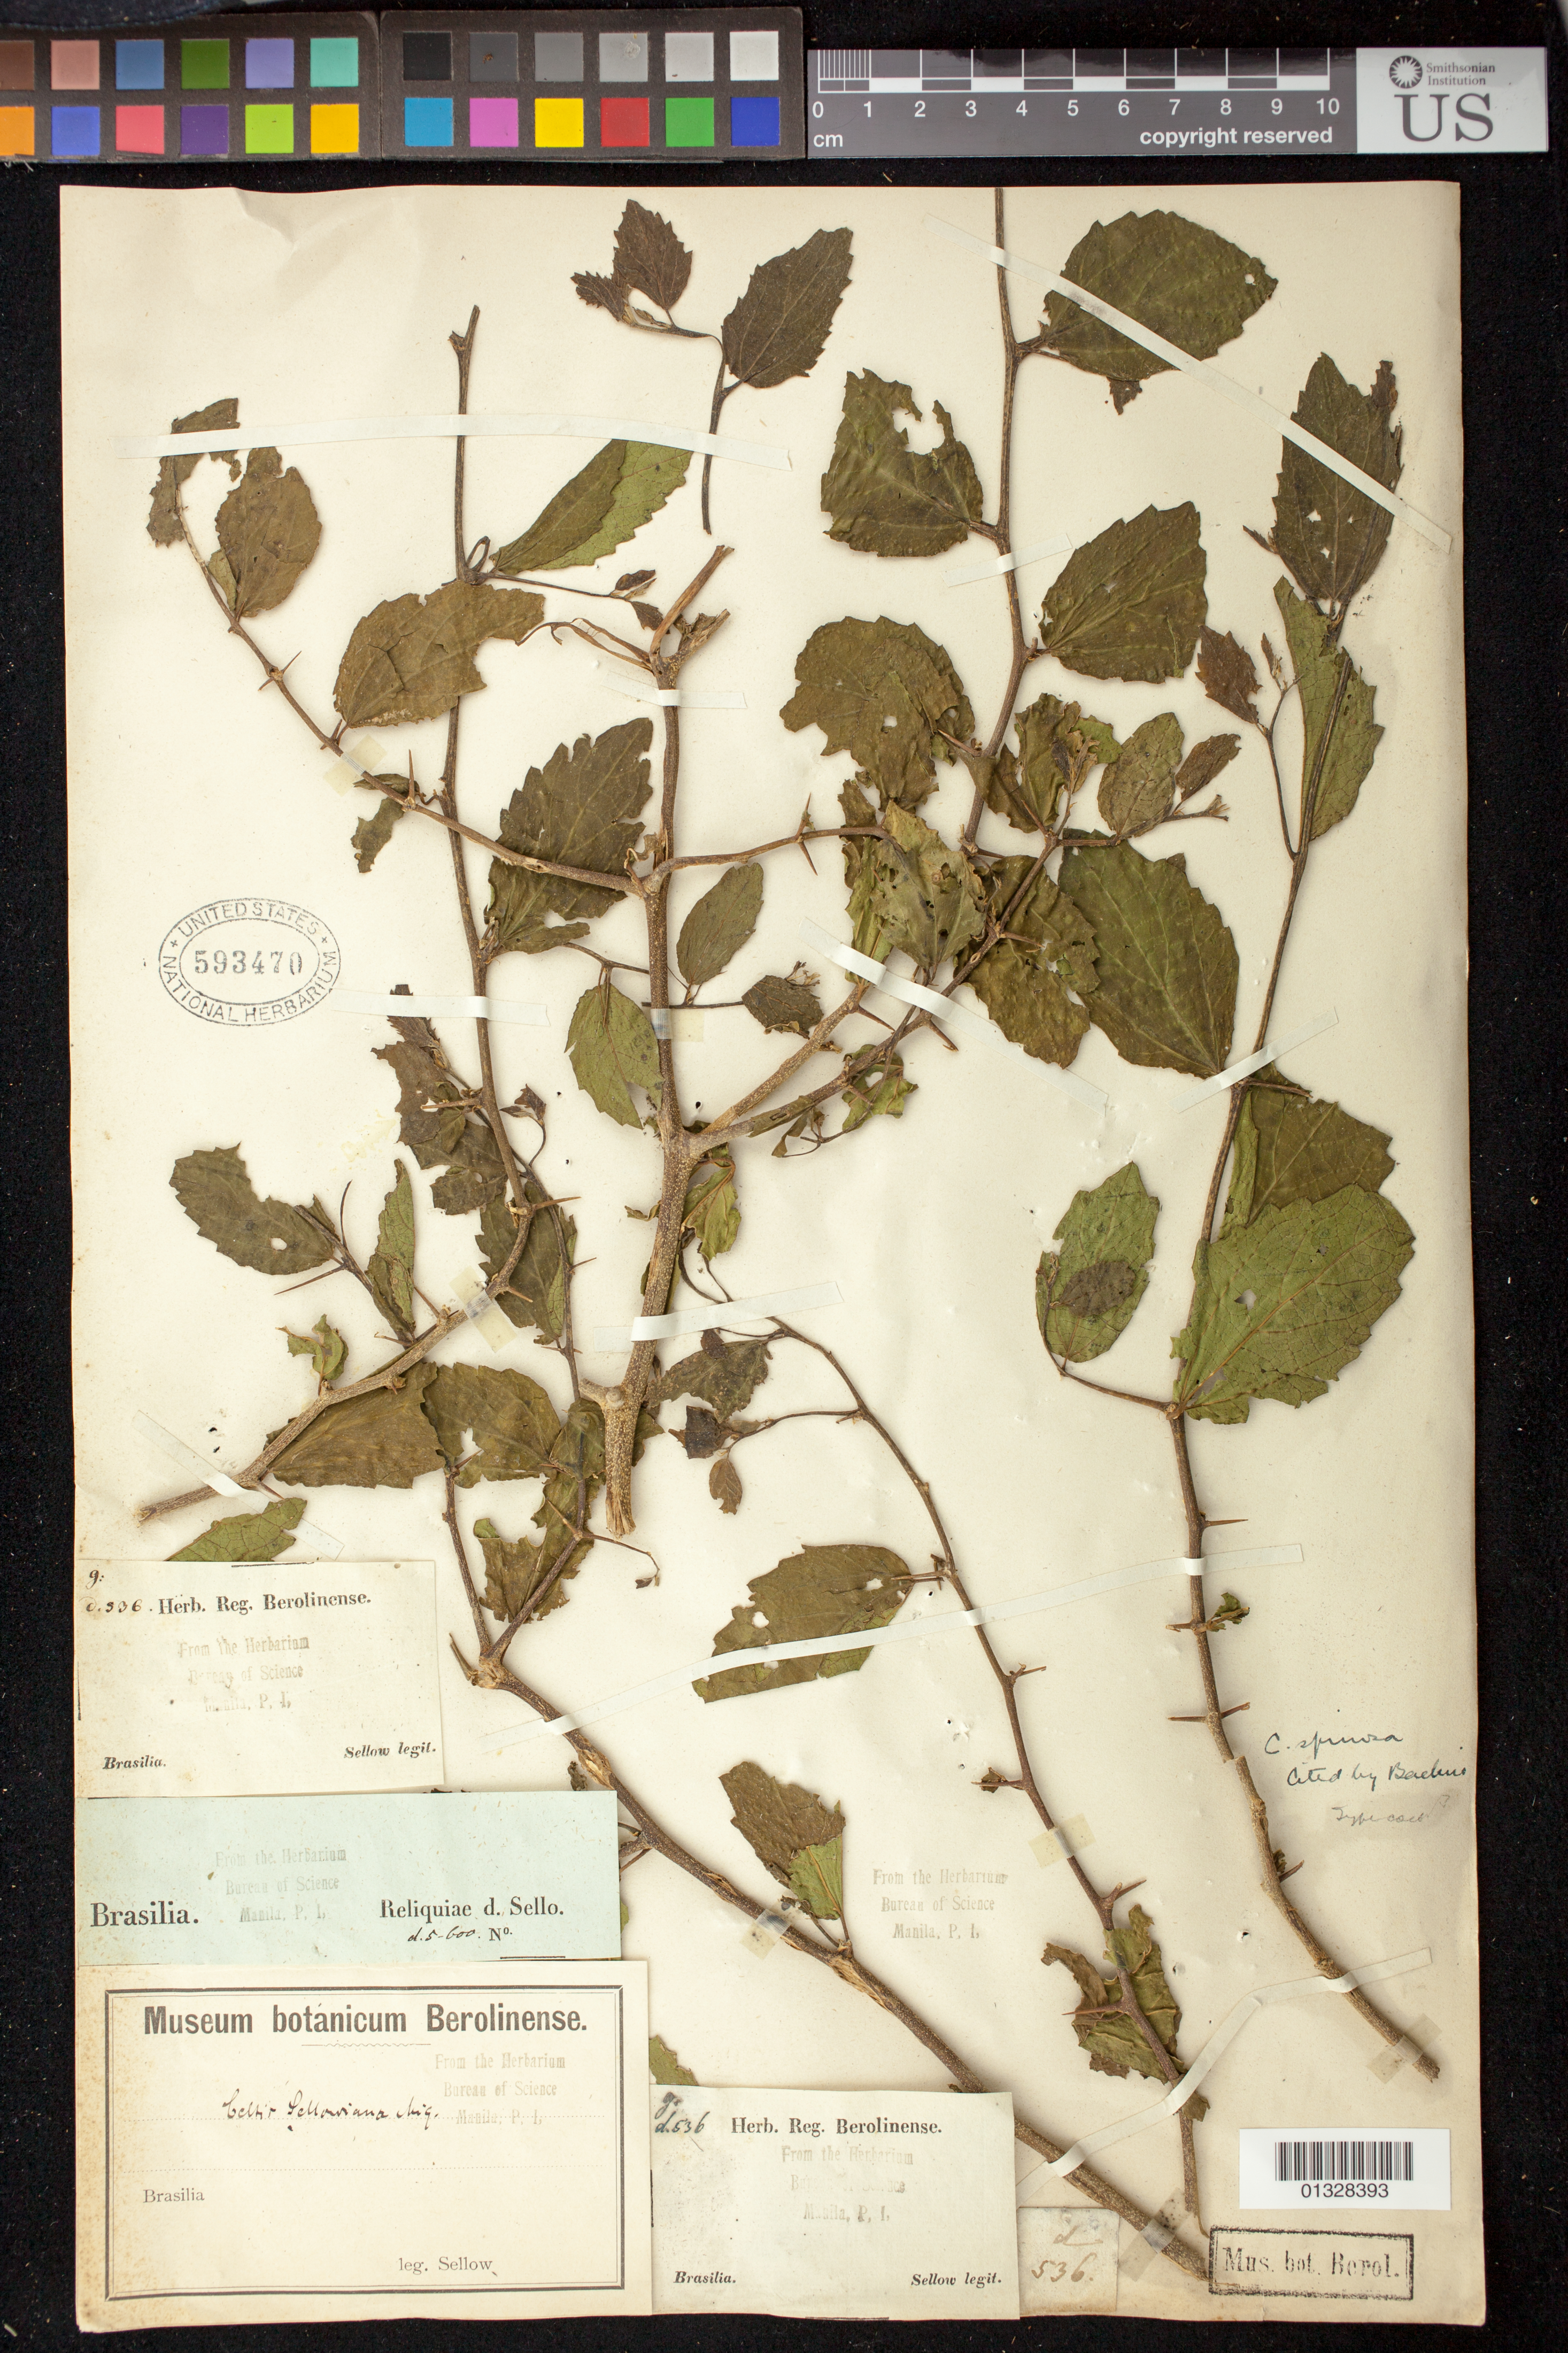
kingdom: Plantae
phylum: Tracheophyta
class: Magnoliopsida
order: Rosales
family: Cannabaceae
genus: Celtis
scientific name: Celtis spinosa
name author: Spreng.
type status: Isolectotype; Type Collection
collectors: -. Sellow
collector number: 536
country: Brazil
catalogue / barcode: US 593470